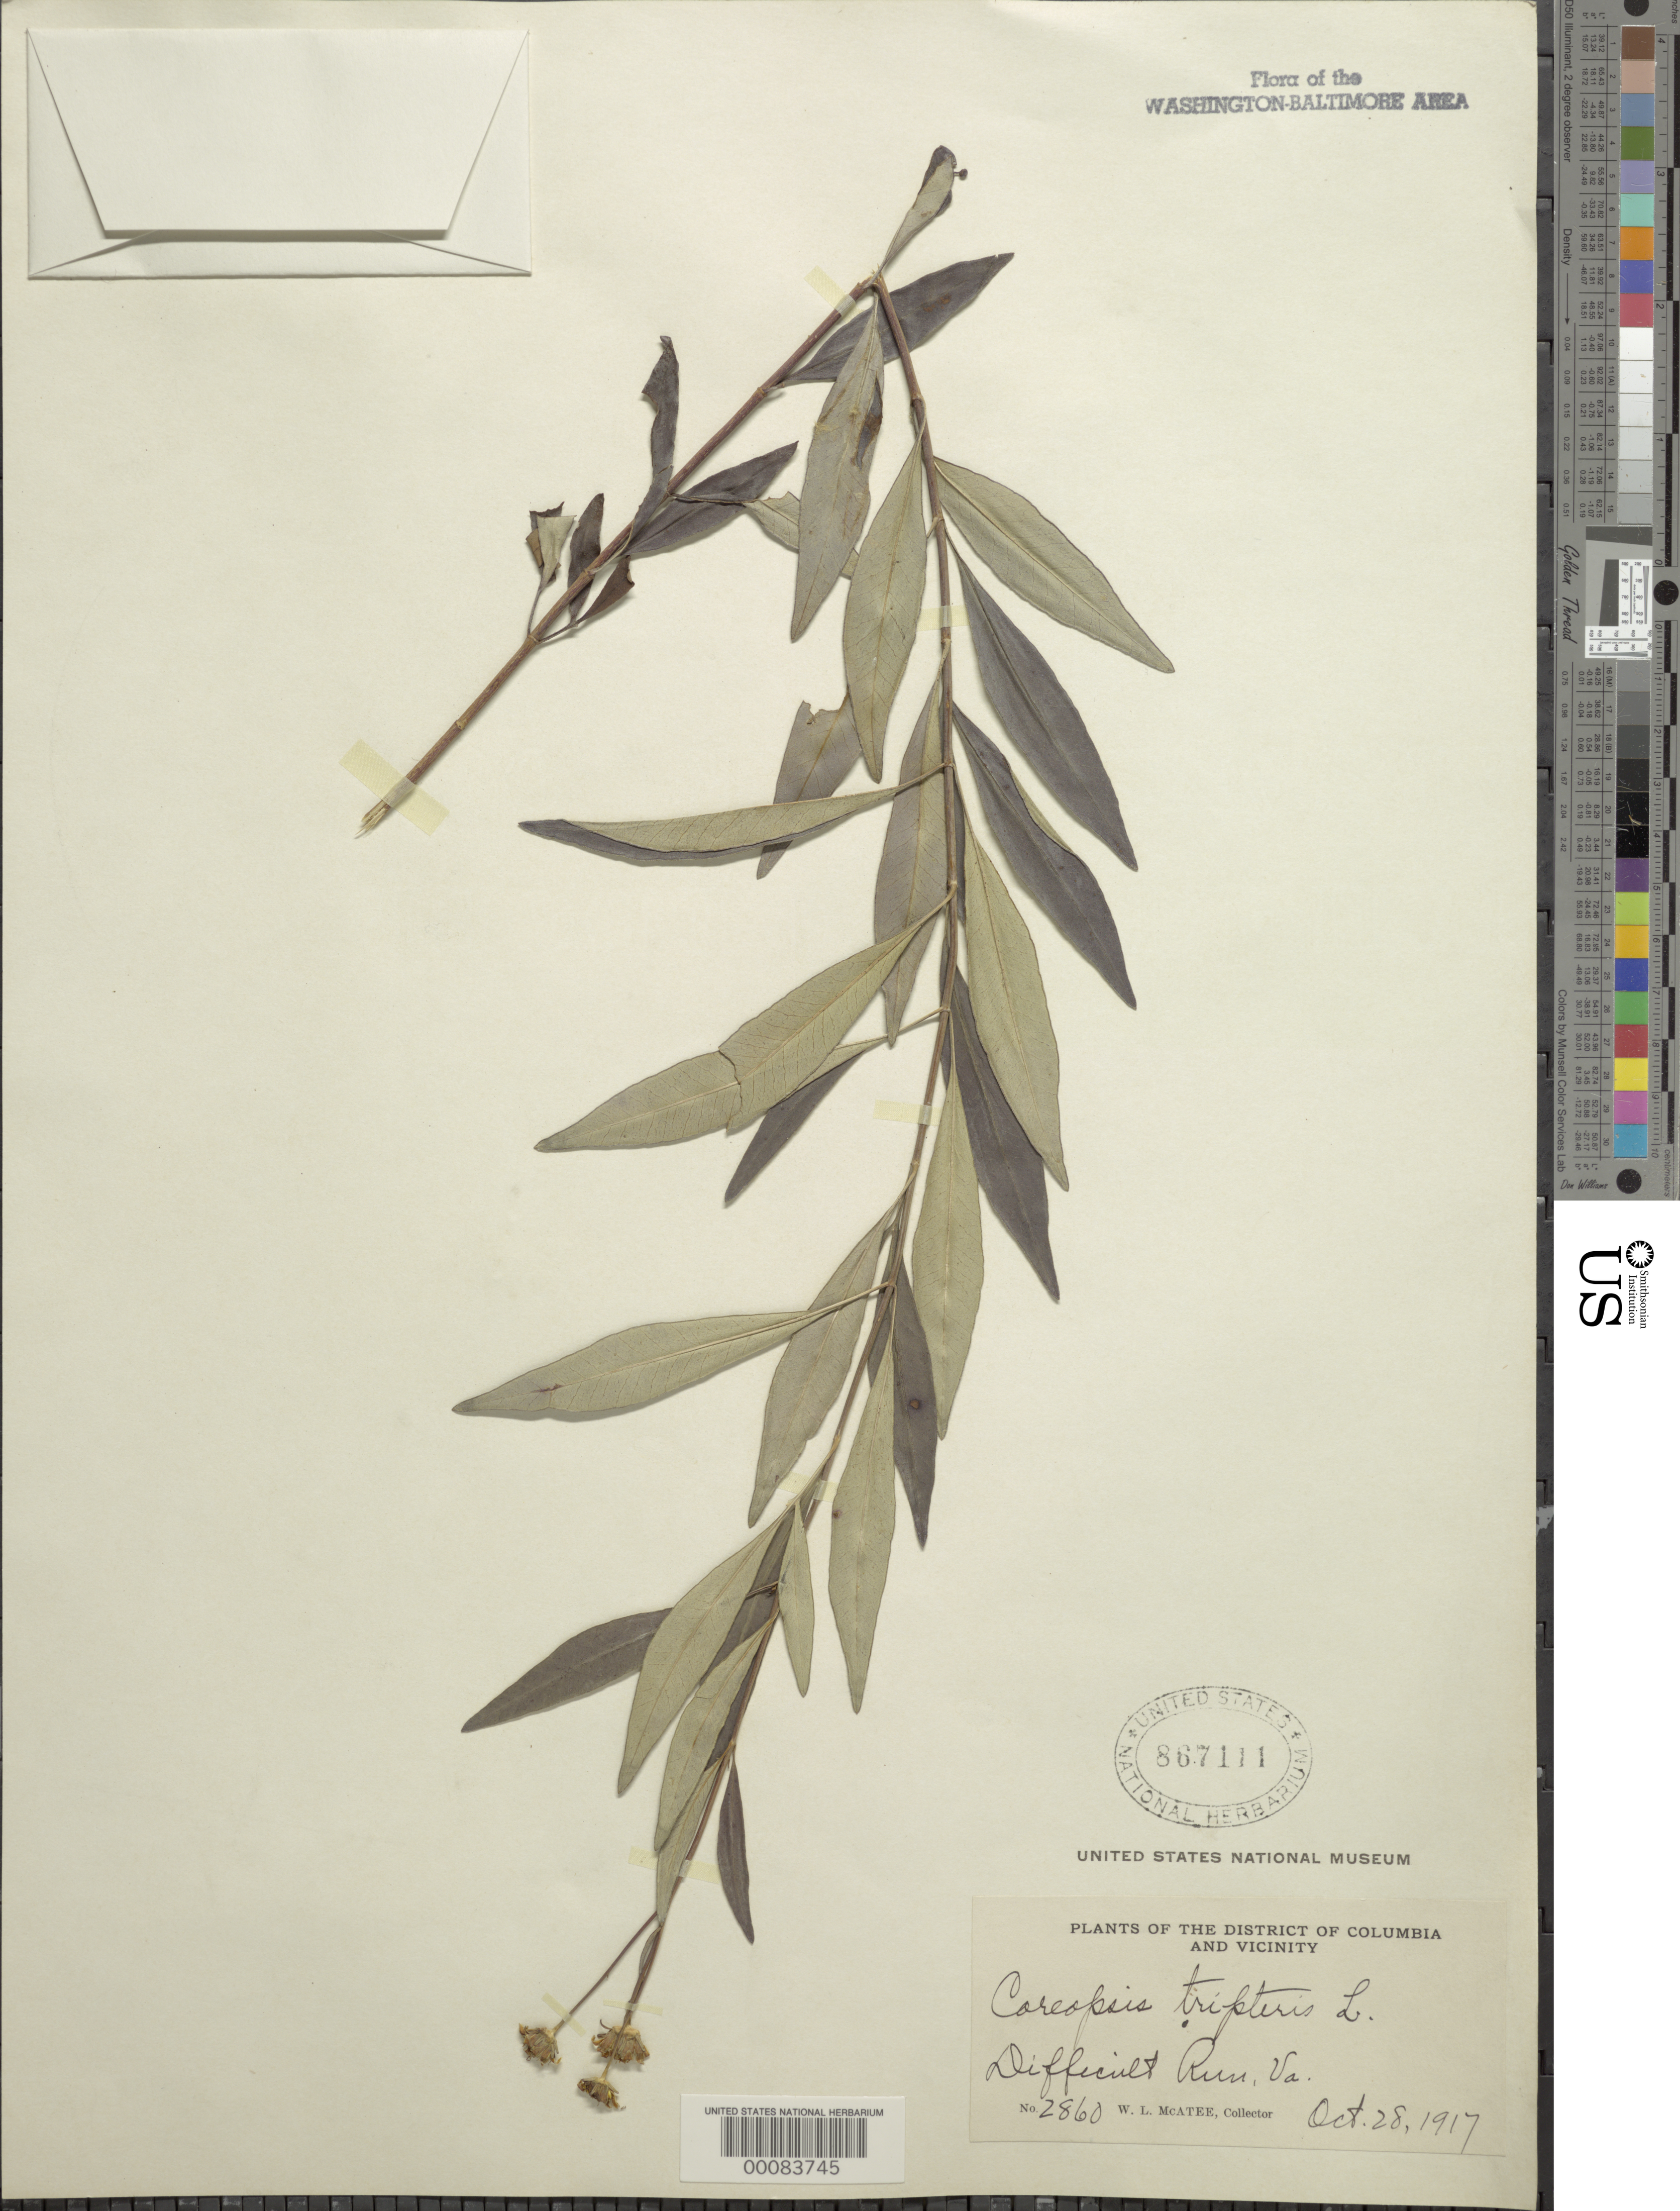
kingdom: Plantae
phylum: Tracheophyta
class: Magnoliopsida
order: Asterales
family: Asteraceae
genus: Coreopsis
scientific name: Coreopsis tripteris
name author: L.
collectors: W. McAtee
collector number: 2860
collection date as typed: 28 Oct 1917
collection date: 1917-10-28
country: United States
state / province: Virginia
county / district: Fairfax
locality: Difficult Run C. & O. Canal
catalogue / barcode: US 867111